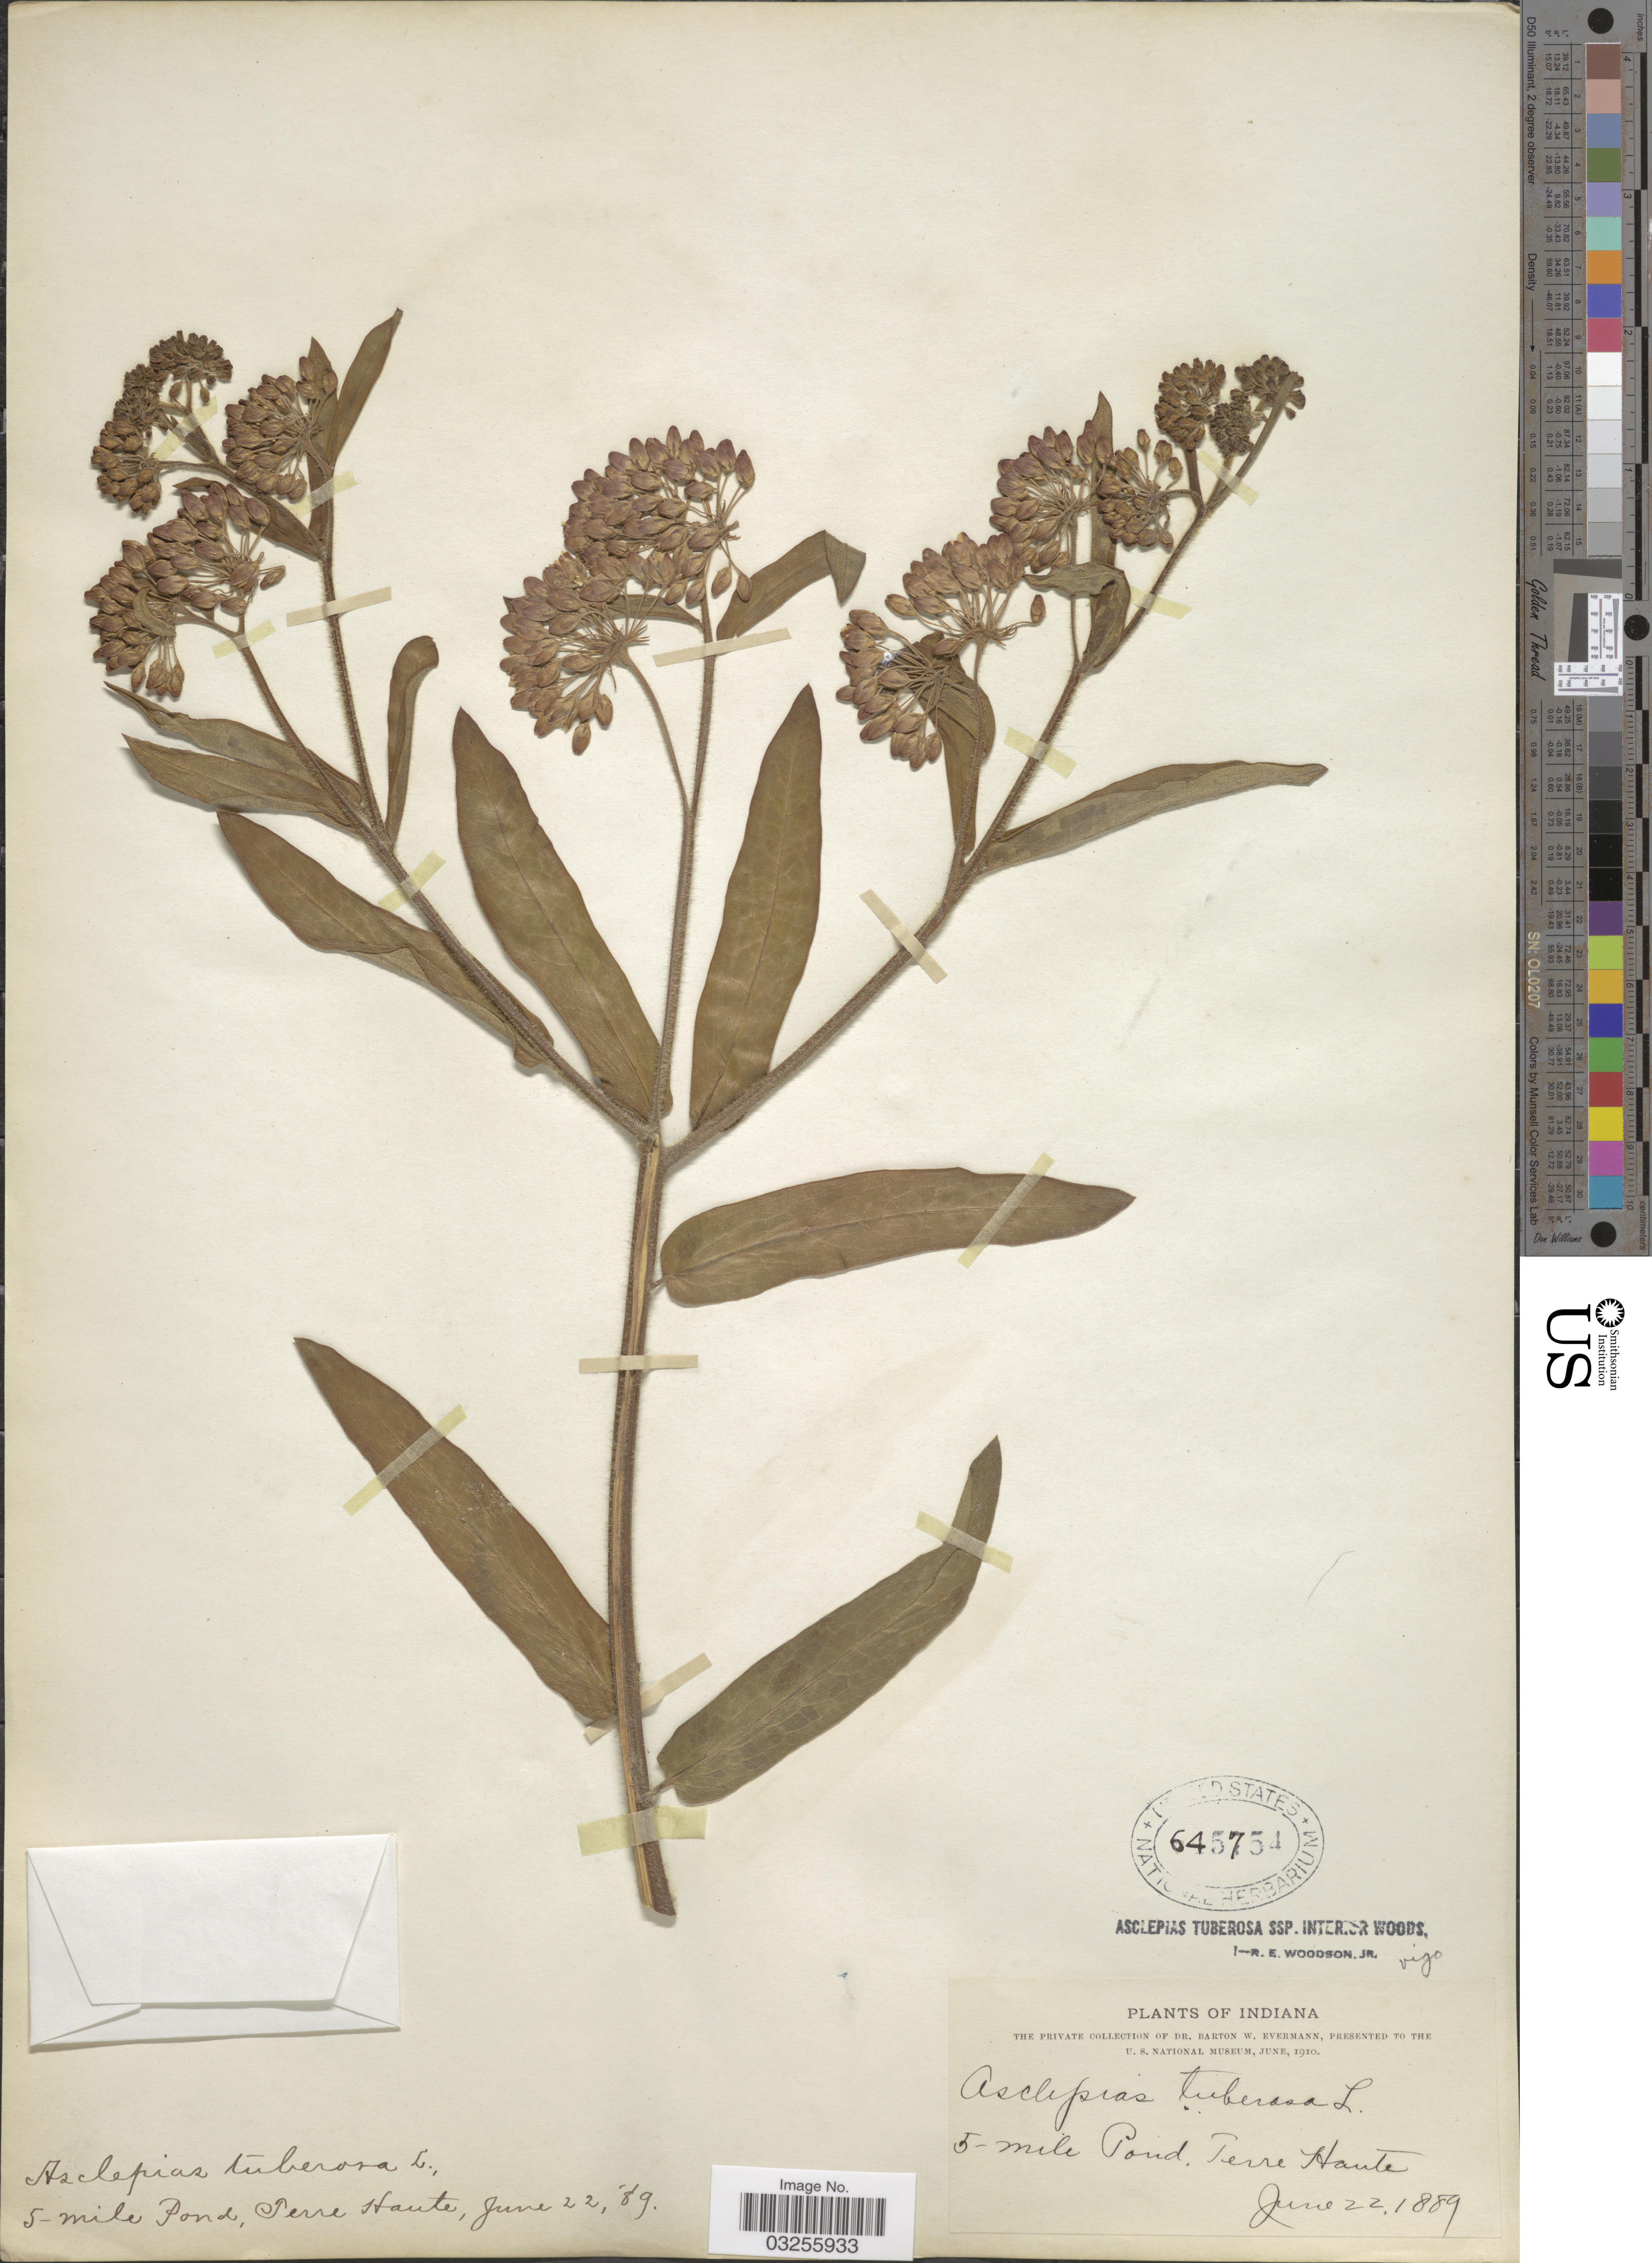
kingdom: Plantae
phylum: Tracheophyta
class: Magnoliopsida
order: Gentianales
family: Apocynaceae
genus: Asclepias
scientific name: Asclepias tuberosa subsp. interior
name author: Woodson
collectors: B. W. Evermann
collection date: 1889-06-22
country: United States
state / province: Indiana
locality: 5-mile Pond, Terre Haute.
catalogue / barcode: US 645754